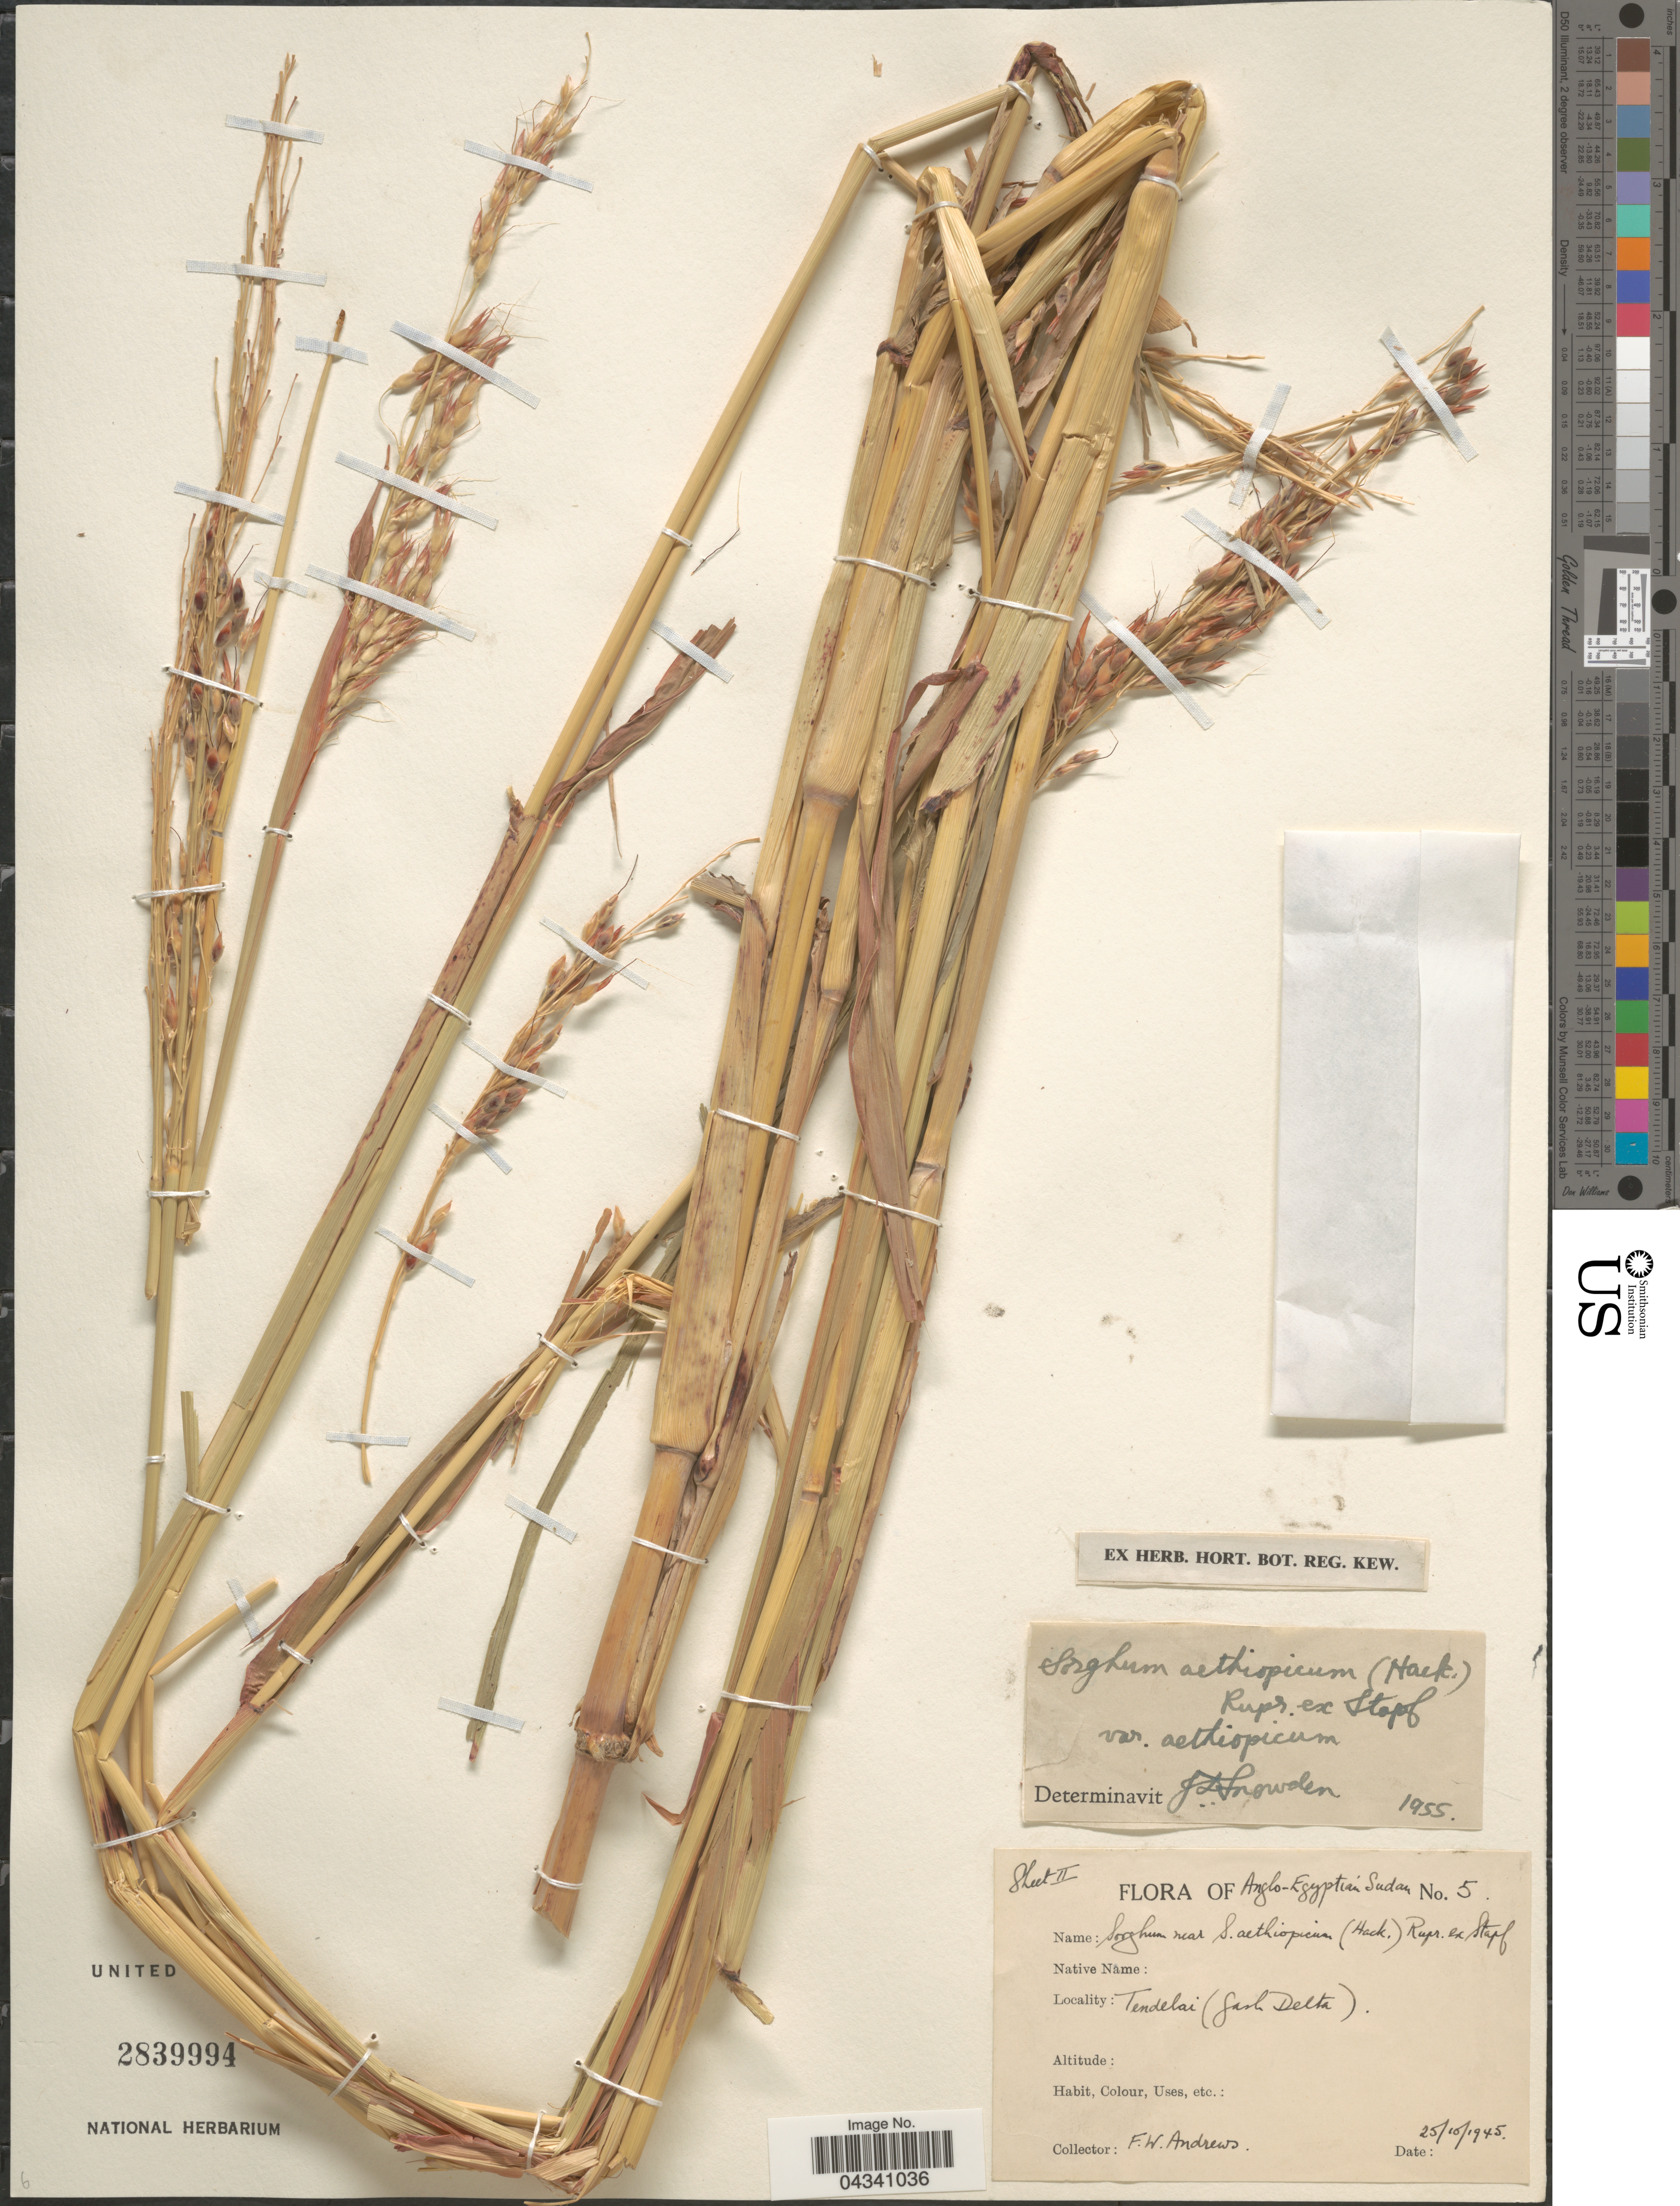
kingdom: Plantae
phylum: Tracheophyta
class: Liliopsida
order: Poales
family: Poaceae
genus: Sorghum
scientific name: Sorghum arundinaceum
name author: (Desv.) Stapf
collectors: F. W. Andrews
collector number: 5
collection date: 1945-10-25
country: Sudan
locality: Anglo-Egyptian Sudan. Tendelai (Garh Delta).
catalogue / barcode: US 2839994